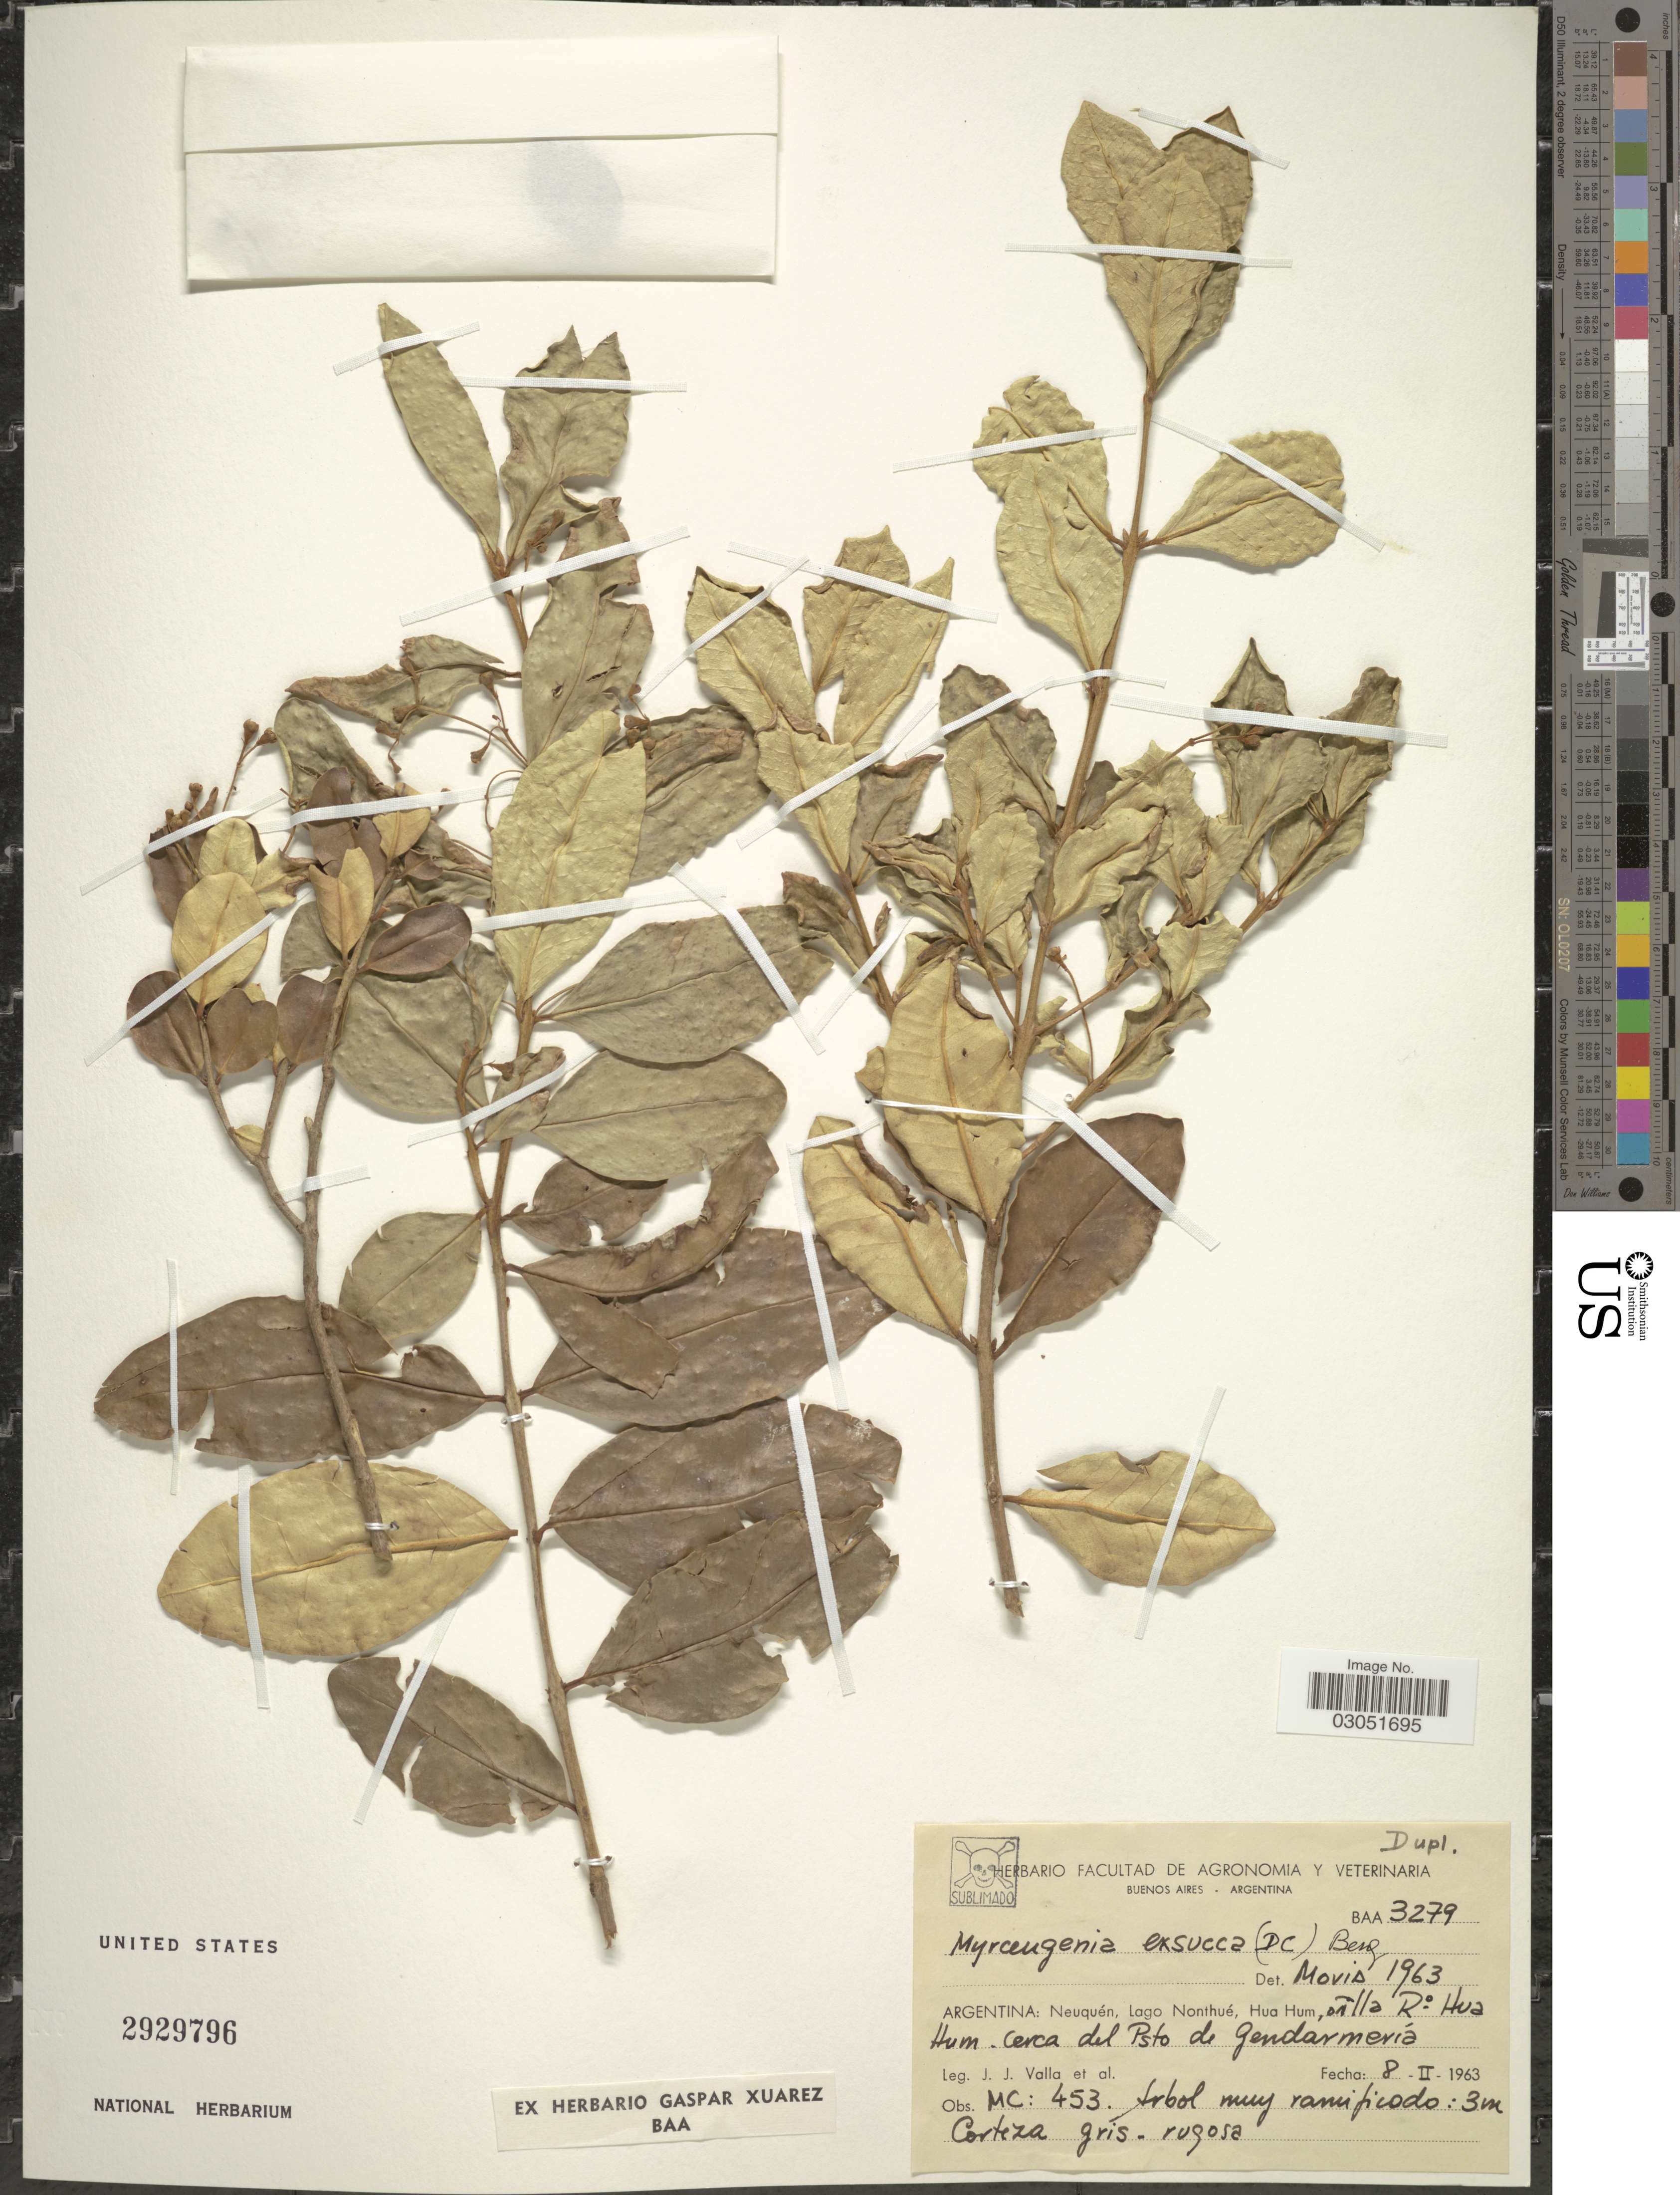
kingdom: Plantae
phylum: Tracheophyta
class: Magnoliopsida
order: Myrtales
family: Myrtaceae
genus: Myrceugenia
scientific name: Myrceugenia exsucca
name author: (DC.) O. Berg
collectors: J. Valla & et al.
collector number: BAA 3279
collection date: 1963-02-08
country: Argentina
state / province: Neuquen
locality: Lago Nonthué, Hua Hum, orilla Ro. Hua Hum. cerca del Psto de Gendarmería.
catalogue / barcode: US 2929796